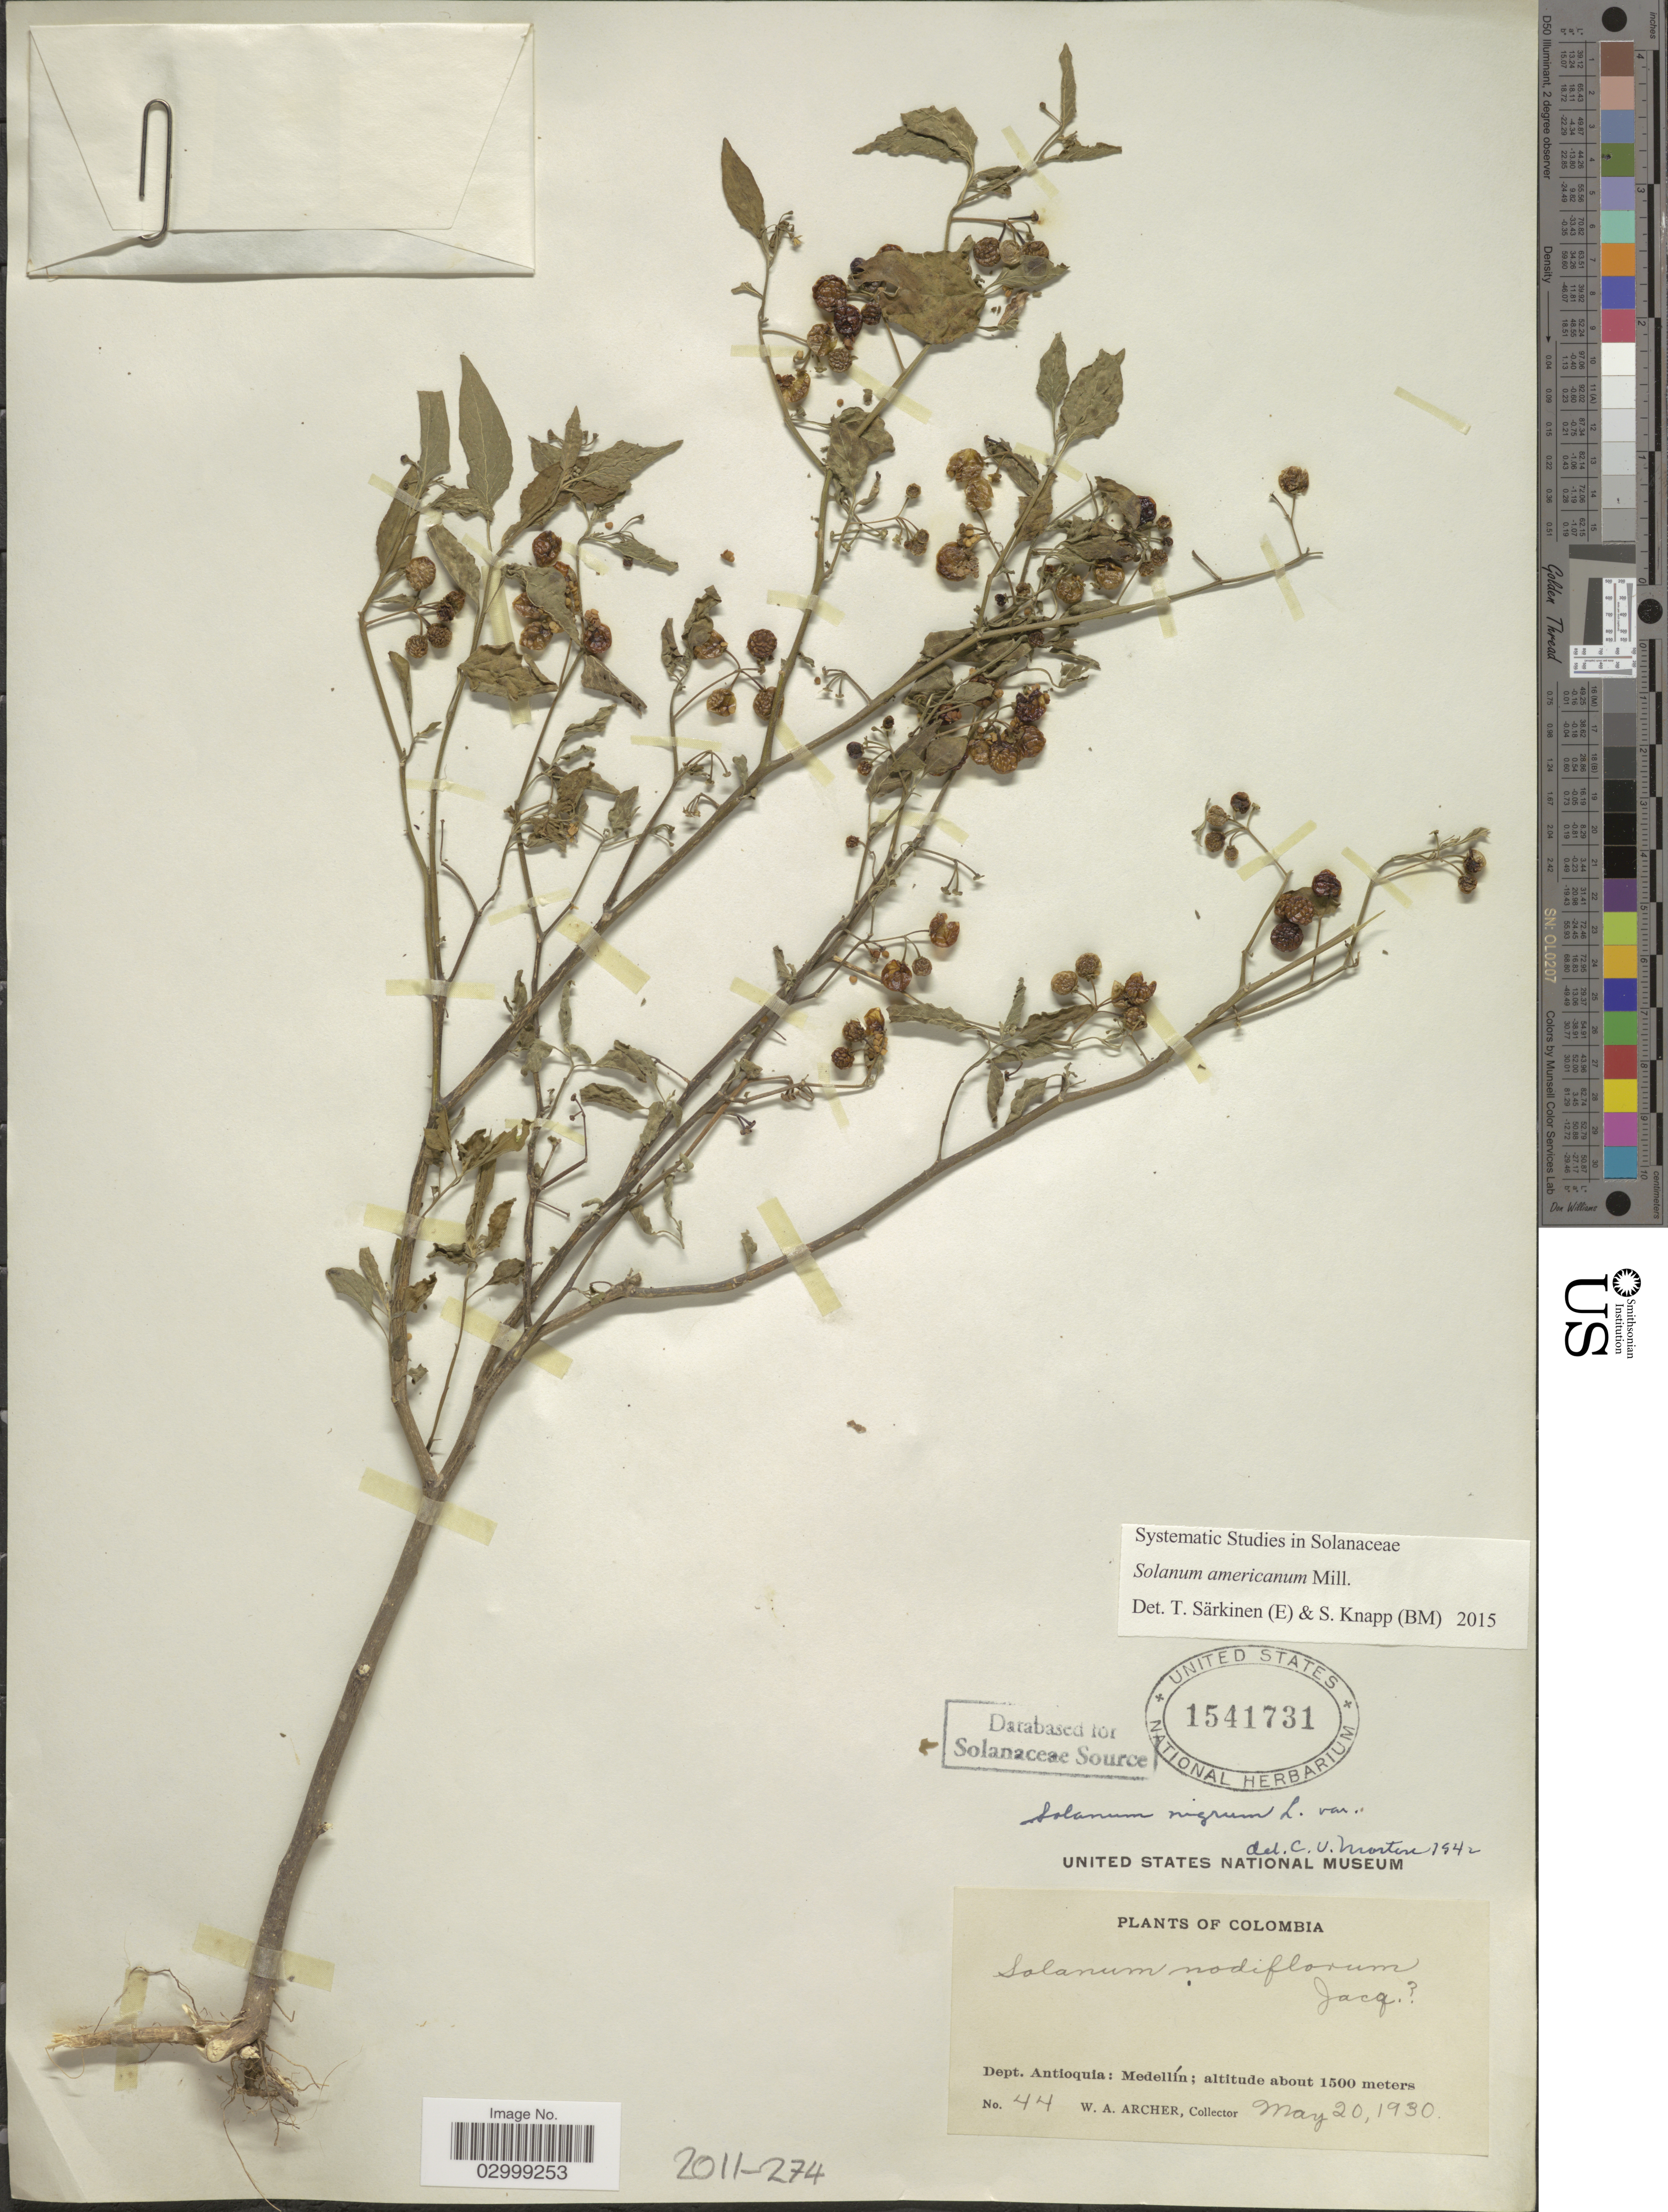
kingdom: Plantae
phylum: Tracheophyta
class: Magnoliopsida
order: Solanales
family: Solanaceae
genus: Solanum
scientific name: Solanum americanum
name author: Mill.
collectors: W. Archer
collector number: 44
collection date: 1930-05-20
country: Colombia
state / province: Antioquia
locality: Dept. Antioquia: Medellín.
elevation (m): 1500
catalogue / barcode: US 1541731